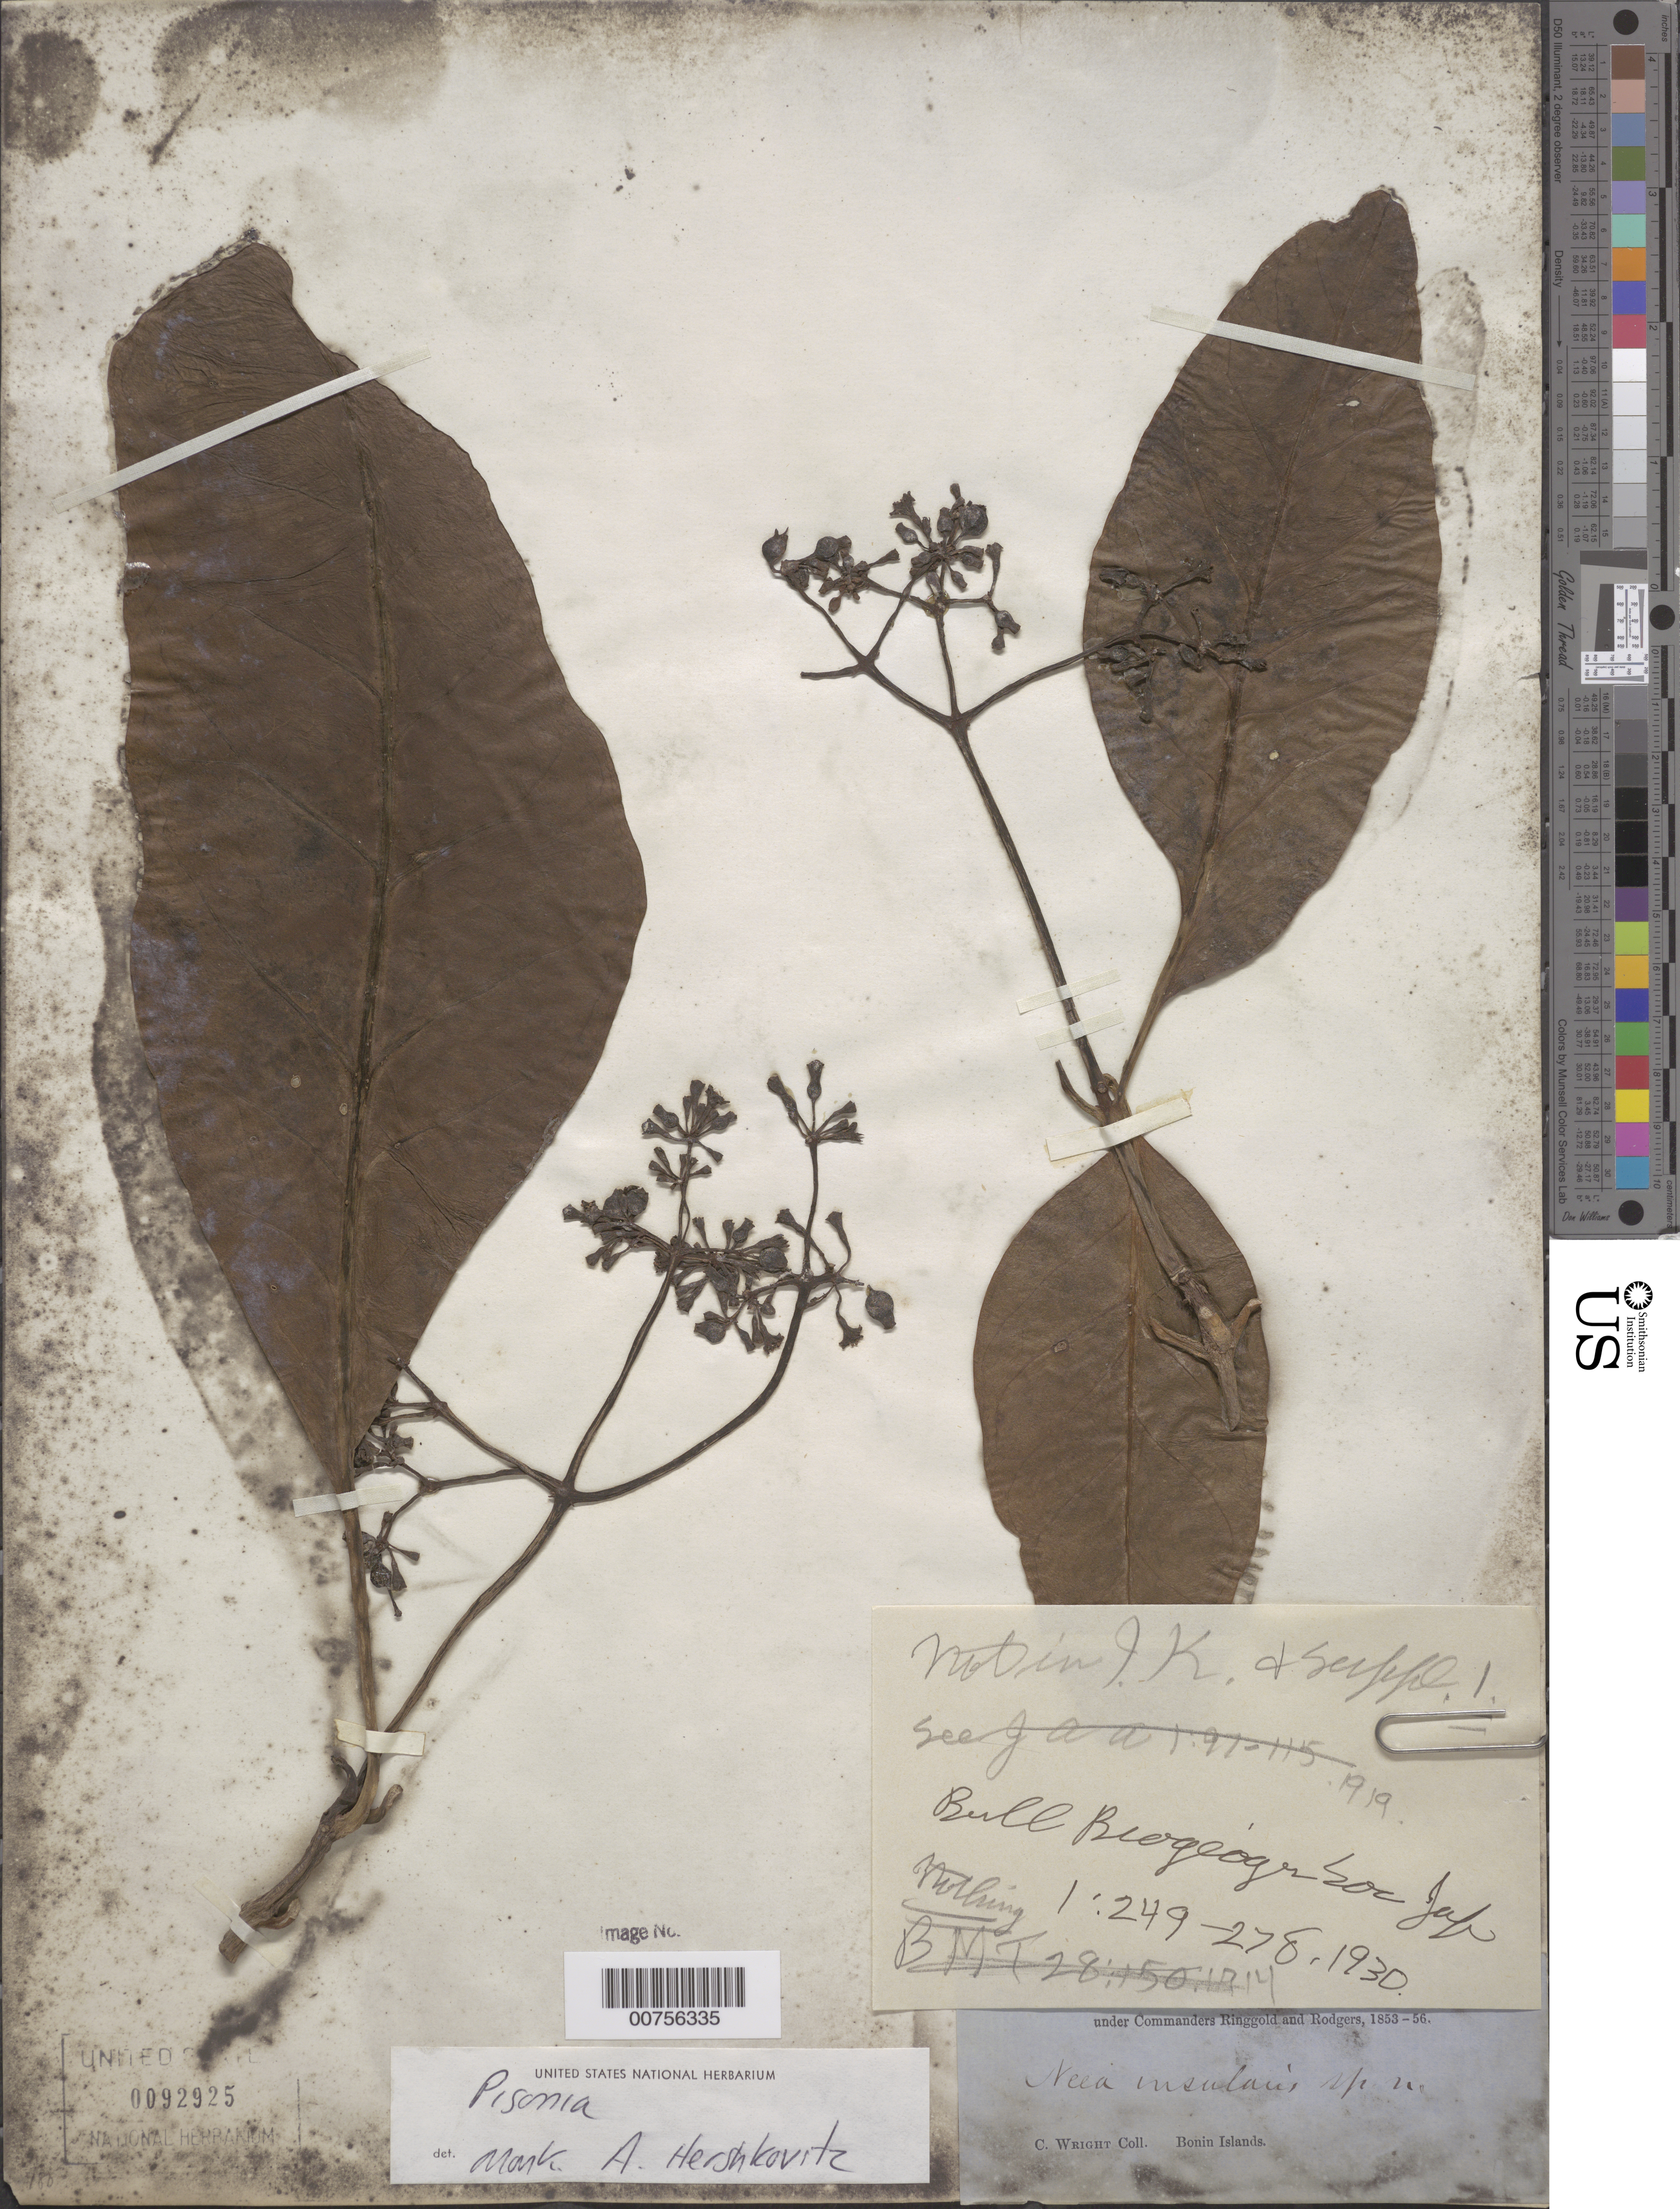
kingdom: Plantae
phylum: Tracheophyta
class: Magnoliopsida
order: Caryophyllales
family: Nyctaginaceae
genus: Pisonia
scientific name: Pisonia sp.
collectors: C. Wright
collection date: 1853/1856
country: Japan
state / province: Tokyo, Federal City of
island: Bonin Islands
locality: Bonin Islands.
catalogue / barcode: US 92925